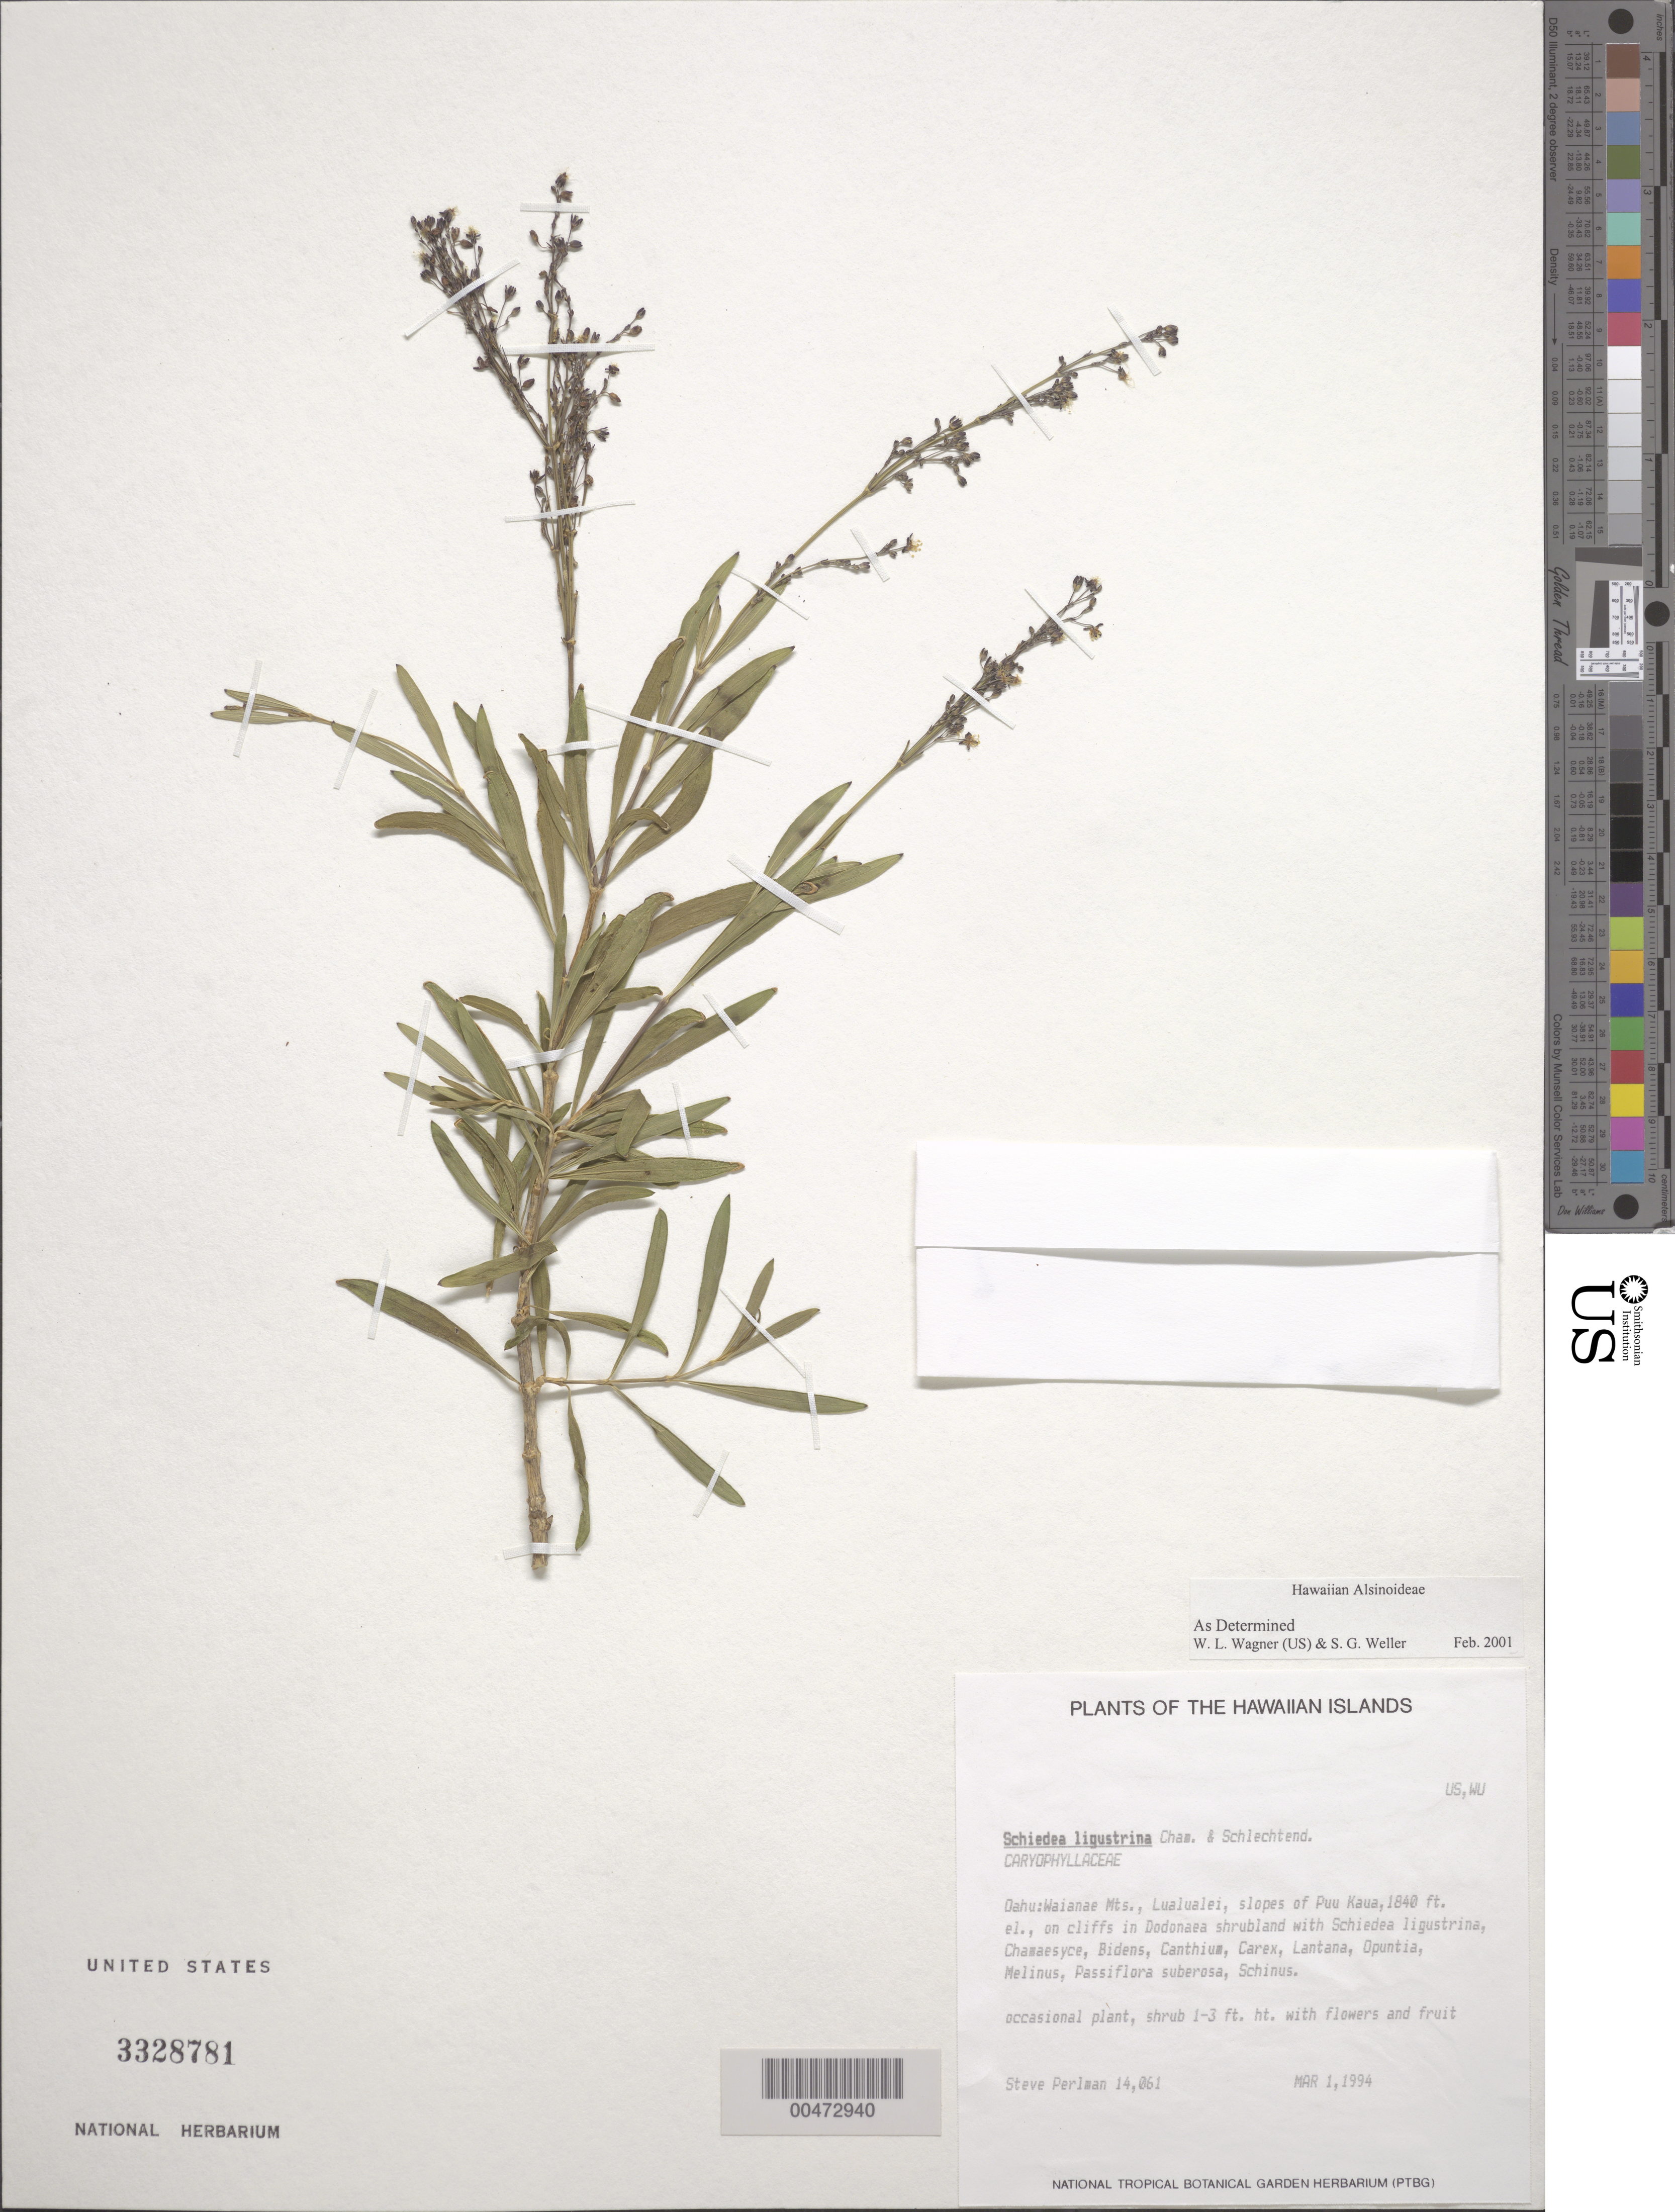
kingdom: Plantae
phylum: Tracheophyta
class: Magnoliopsida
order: Caryophyllales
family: Caryophyllaceae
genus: Schiedea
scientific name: Schiedea ligustrina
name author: Cham. & Schltdl.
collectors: S. P. Perlman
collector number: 14061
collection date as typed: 1 Mar 1994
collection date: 1994-03-01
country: United States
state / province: Hawaii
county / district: Honolulu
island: Oahu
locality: Waianae Mts, Lualualei, slopes of Puu Kaua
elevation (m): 561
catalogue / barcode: US 3328781